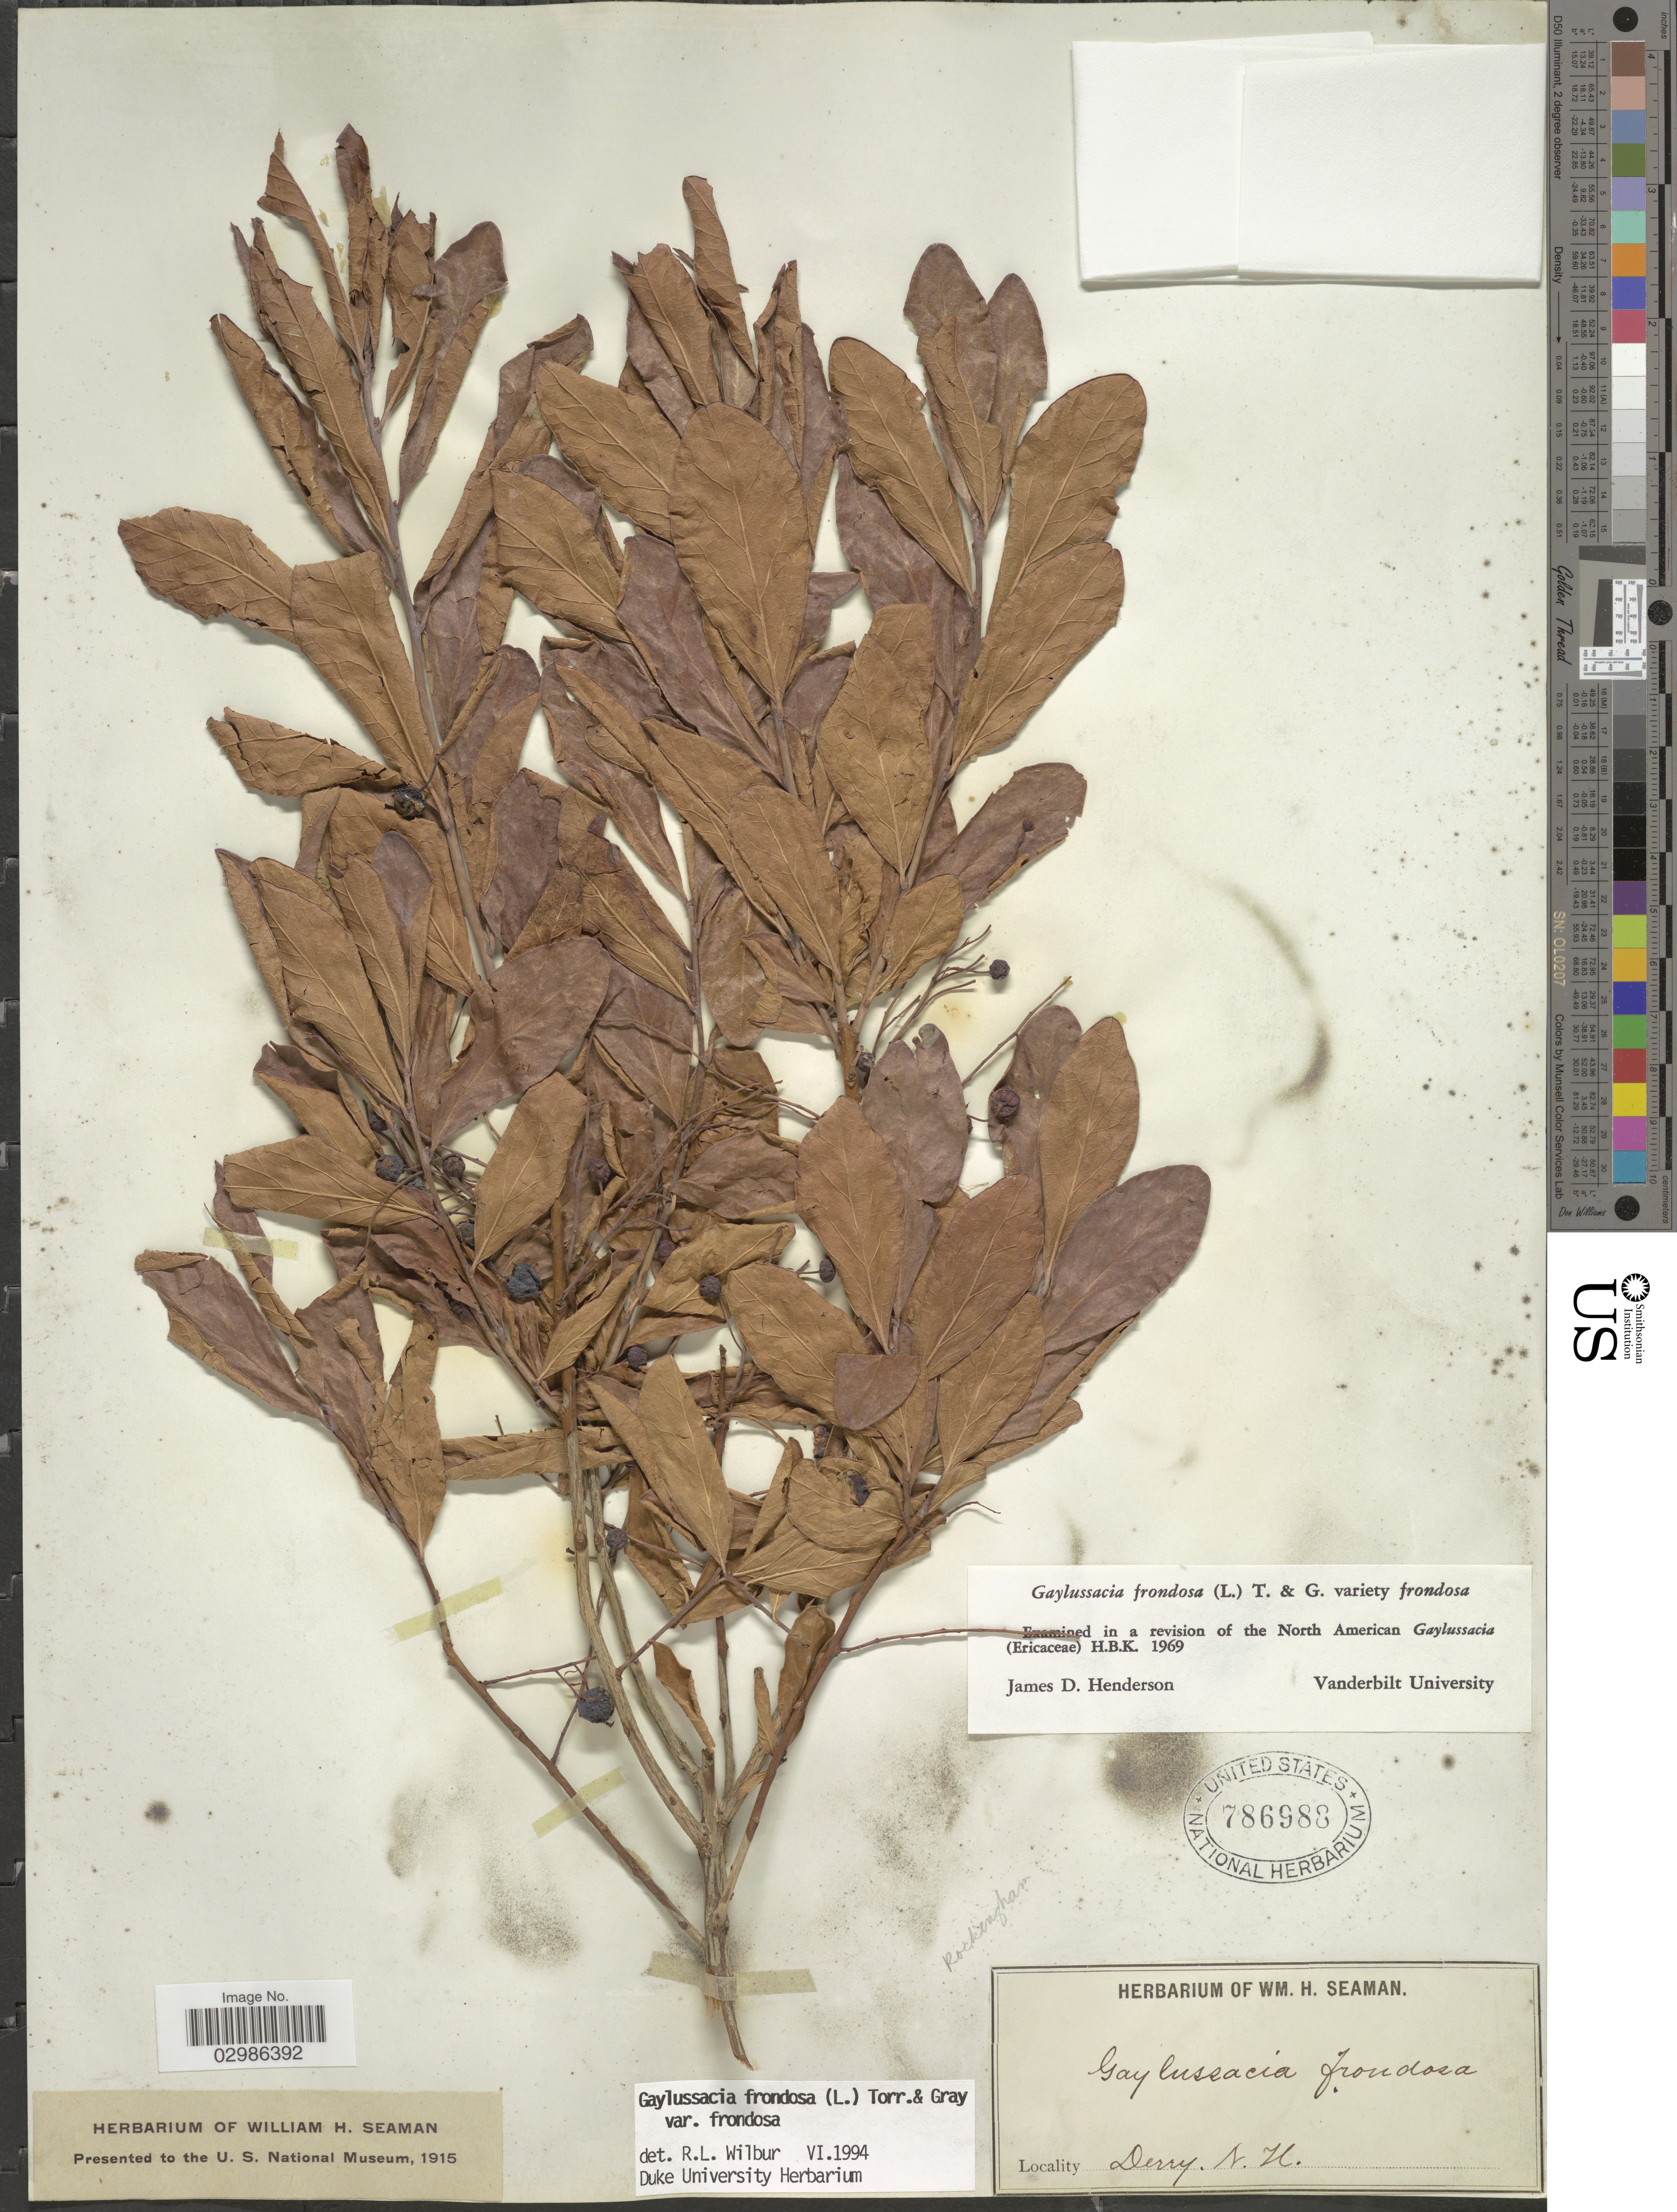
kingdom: Plantae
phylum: Tracheophyta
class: Magnoliopsida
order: Ericales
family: Ericaceae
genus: Gaylussacia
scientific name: Gaylussacia frondosa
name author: (L.) Torr. & A. Gray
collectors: W. Seaman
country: United States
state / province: New Hampshire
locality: Derry, Rockingham.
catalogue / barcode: US 786988